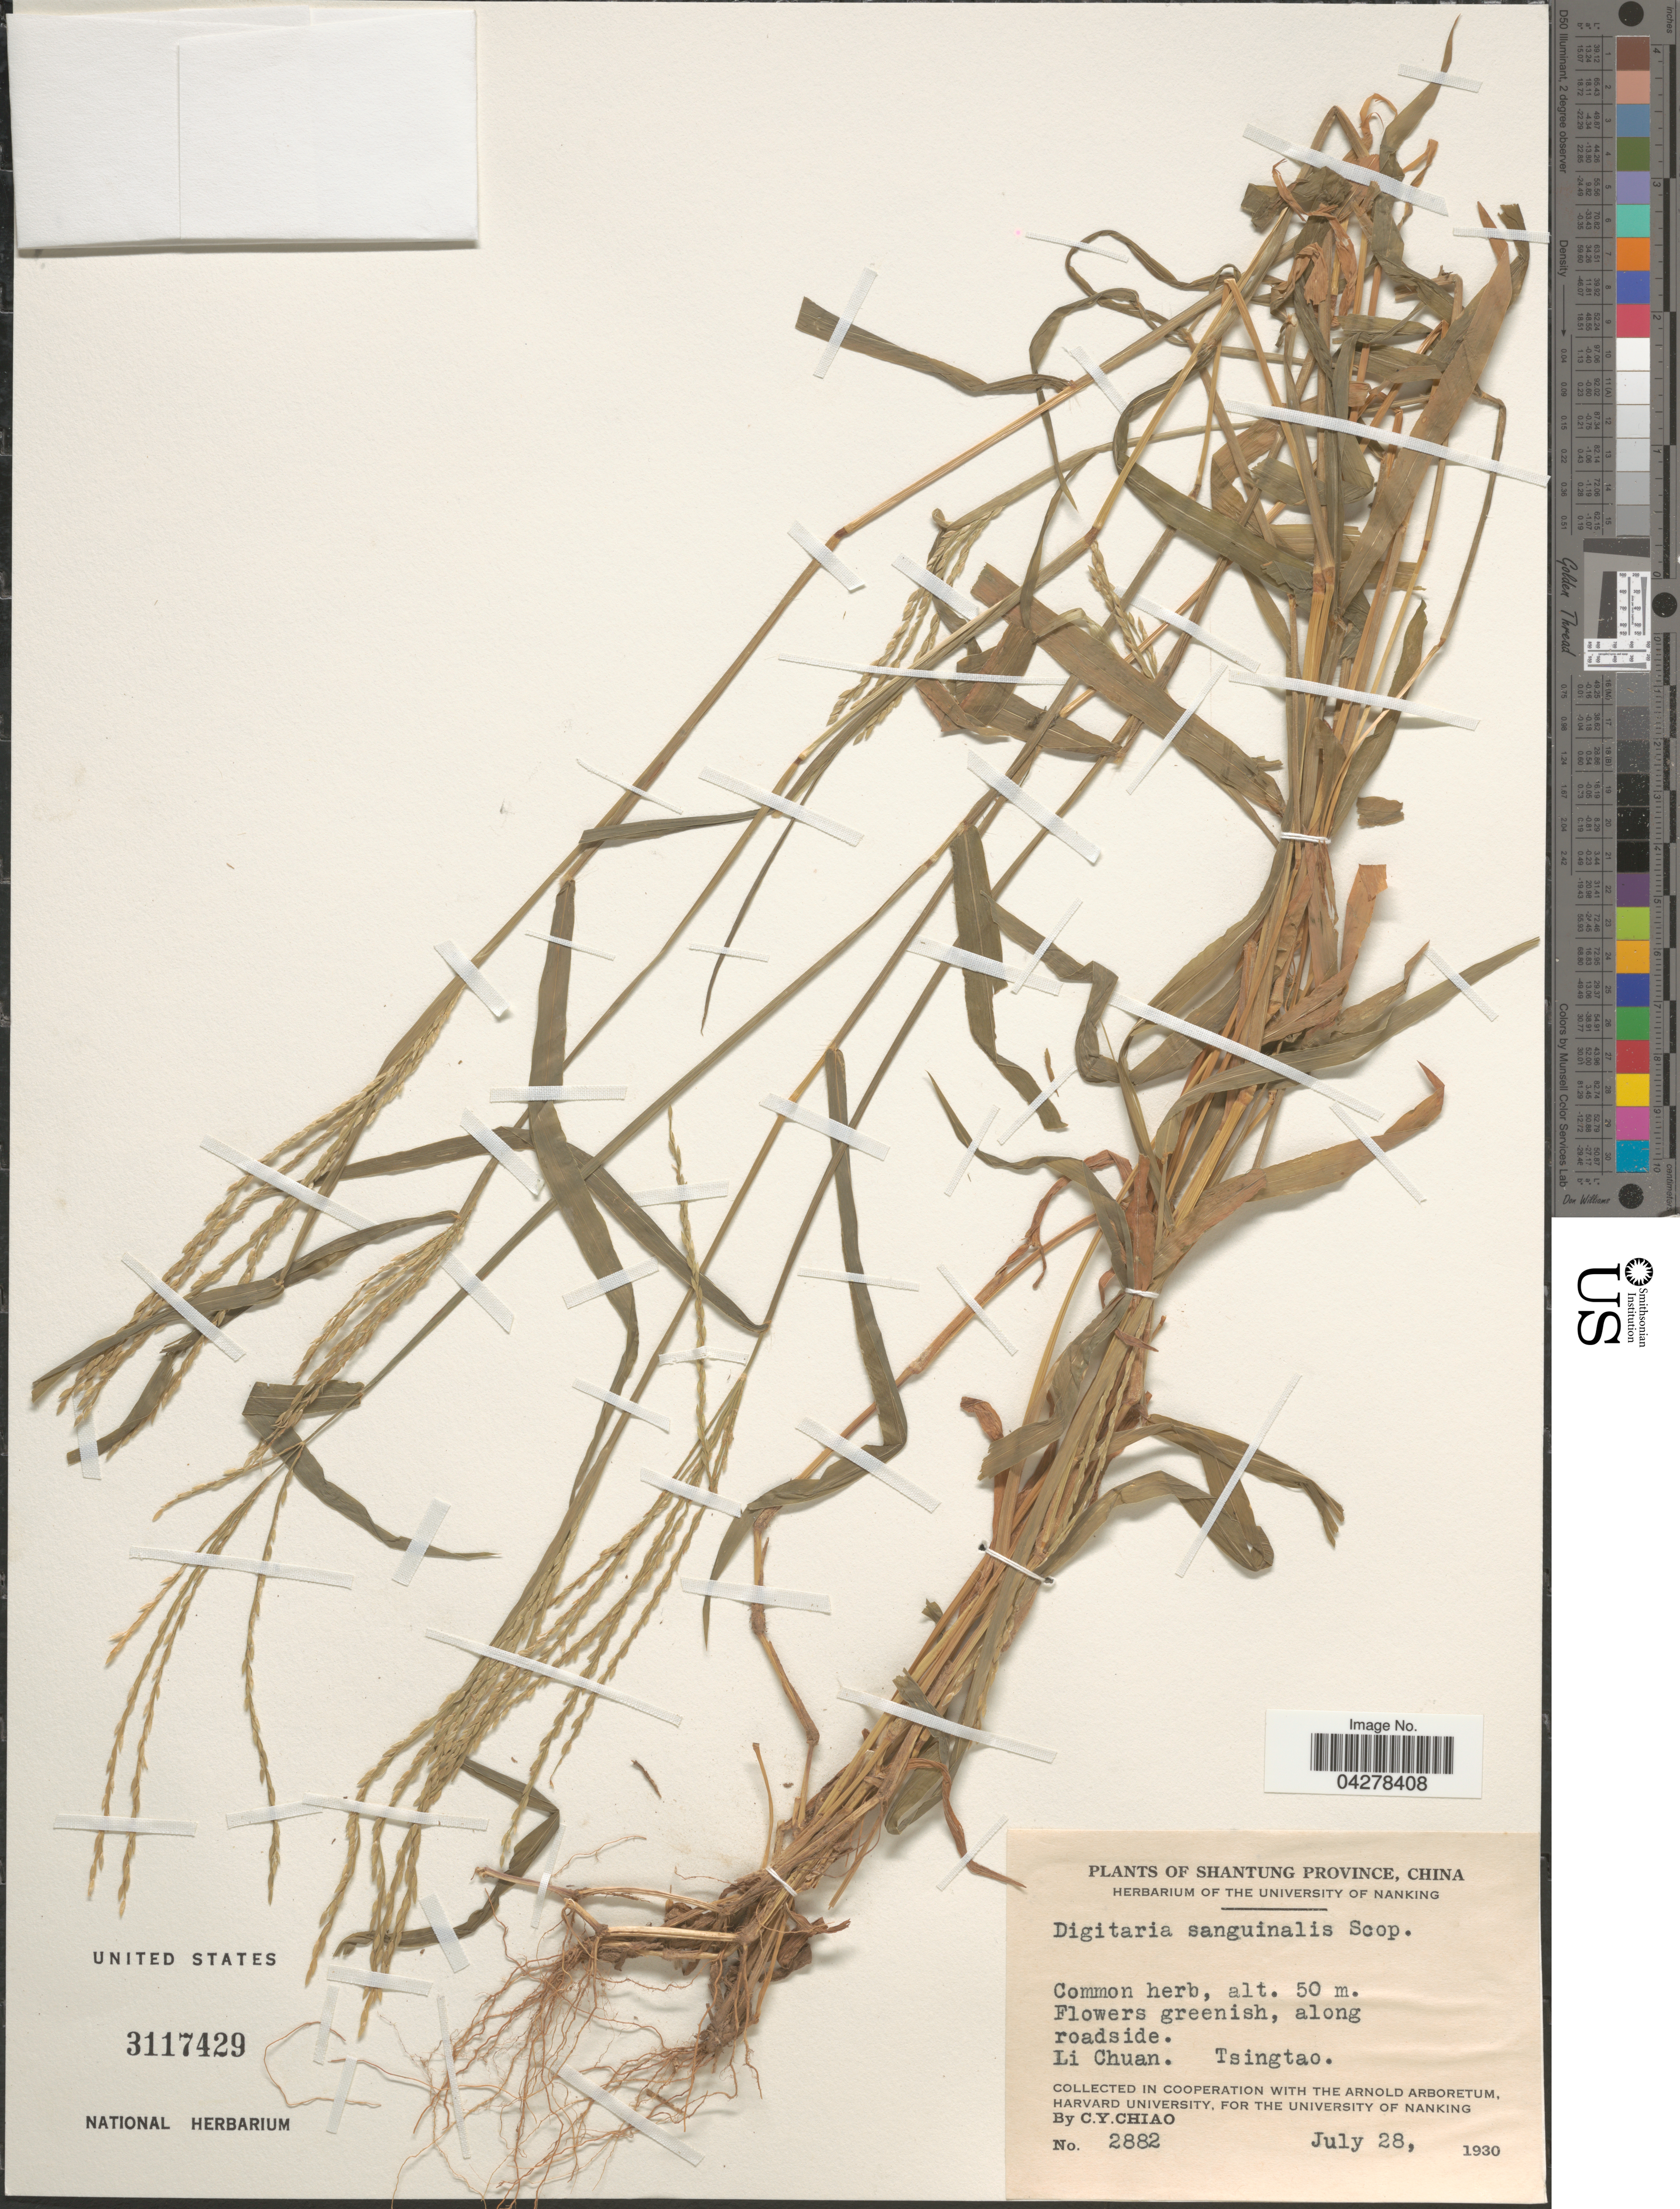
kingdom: Plantae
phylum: Tracheophyta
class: Liliopsida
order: Poales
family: Poaceae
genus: Digitaria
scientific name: Digitaria sanguinalis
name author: (L.) Scop.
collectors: C. Y. Chiao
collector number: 2882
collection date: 1930-07-28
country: China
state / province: Shandong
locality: Shantung Province. Along roadside. Li Chuan. Tsingtao.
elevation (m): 50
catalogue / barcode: US 3117429